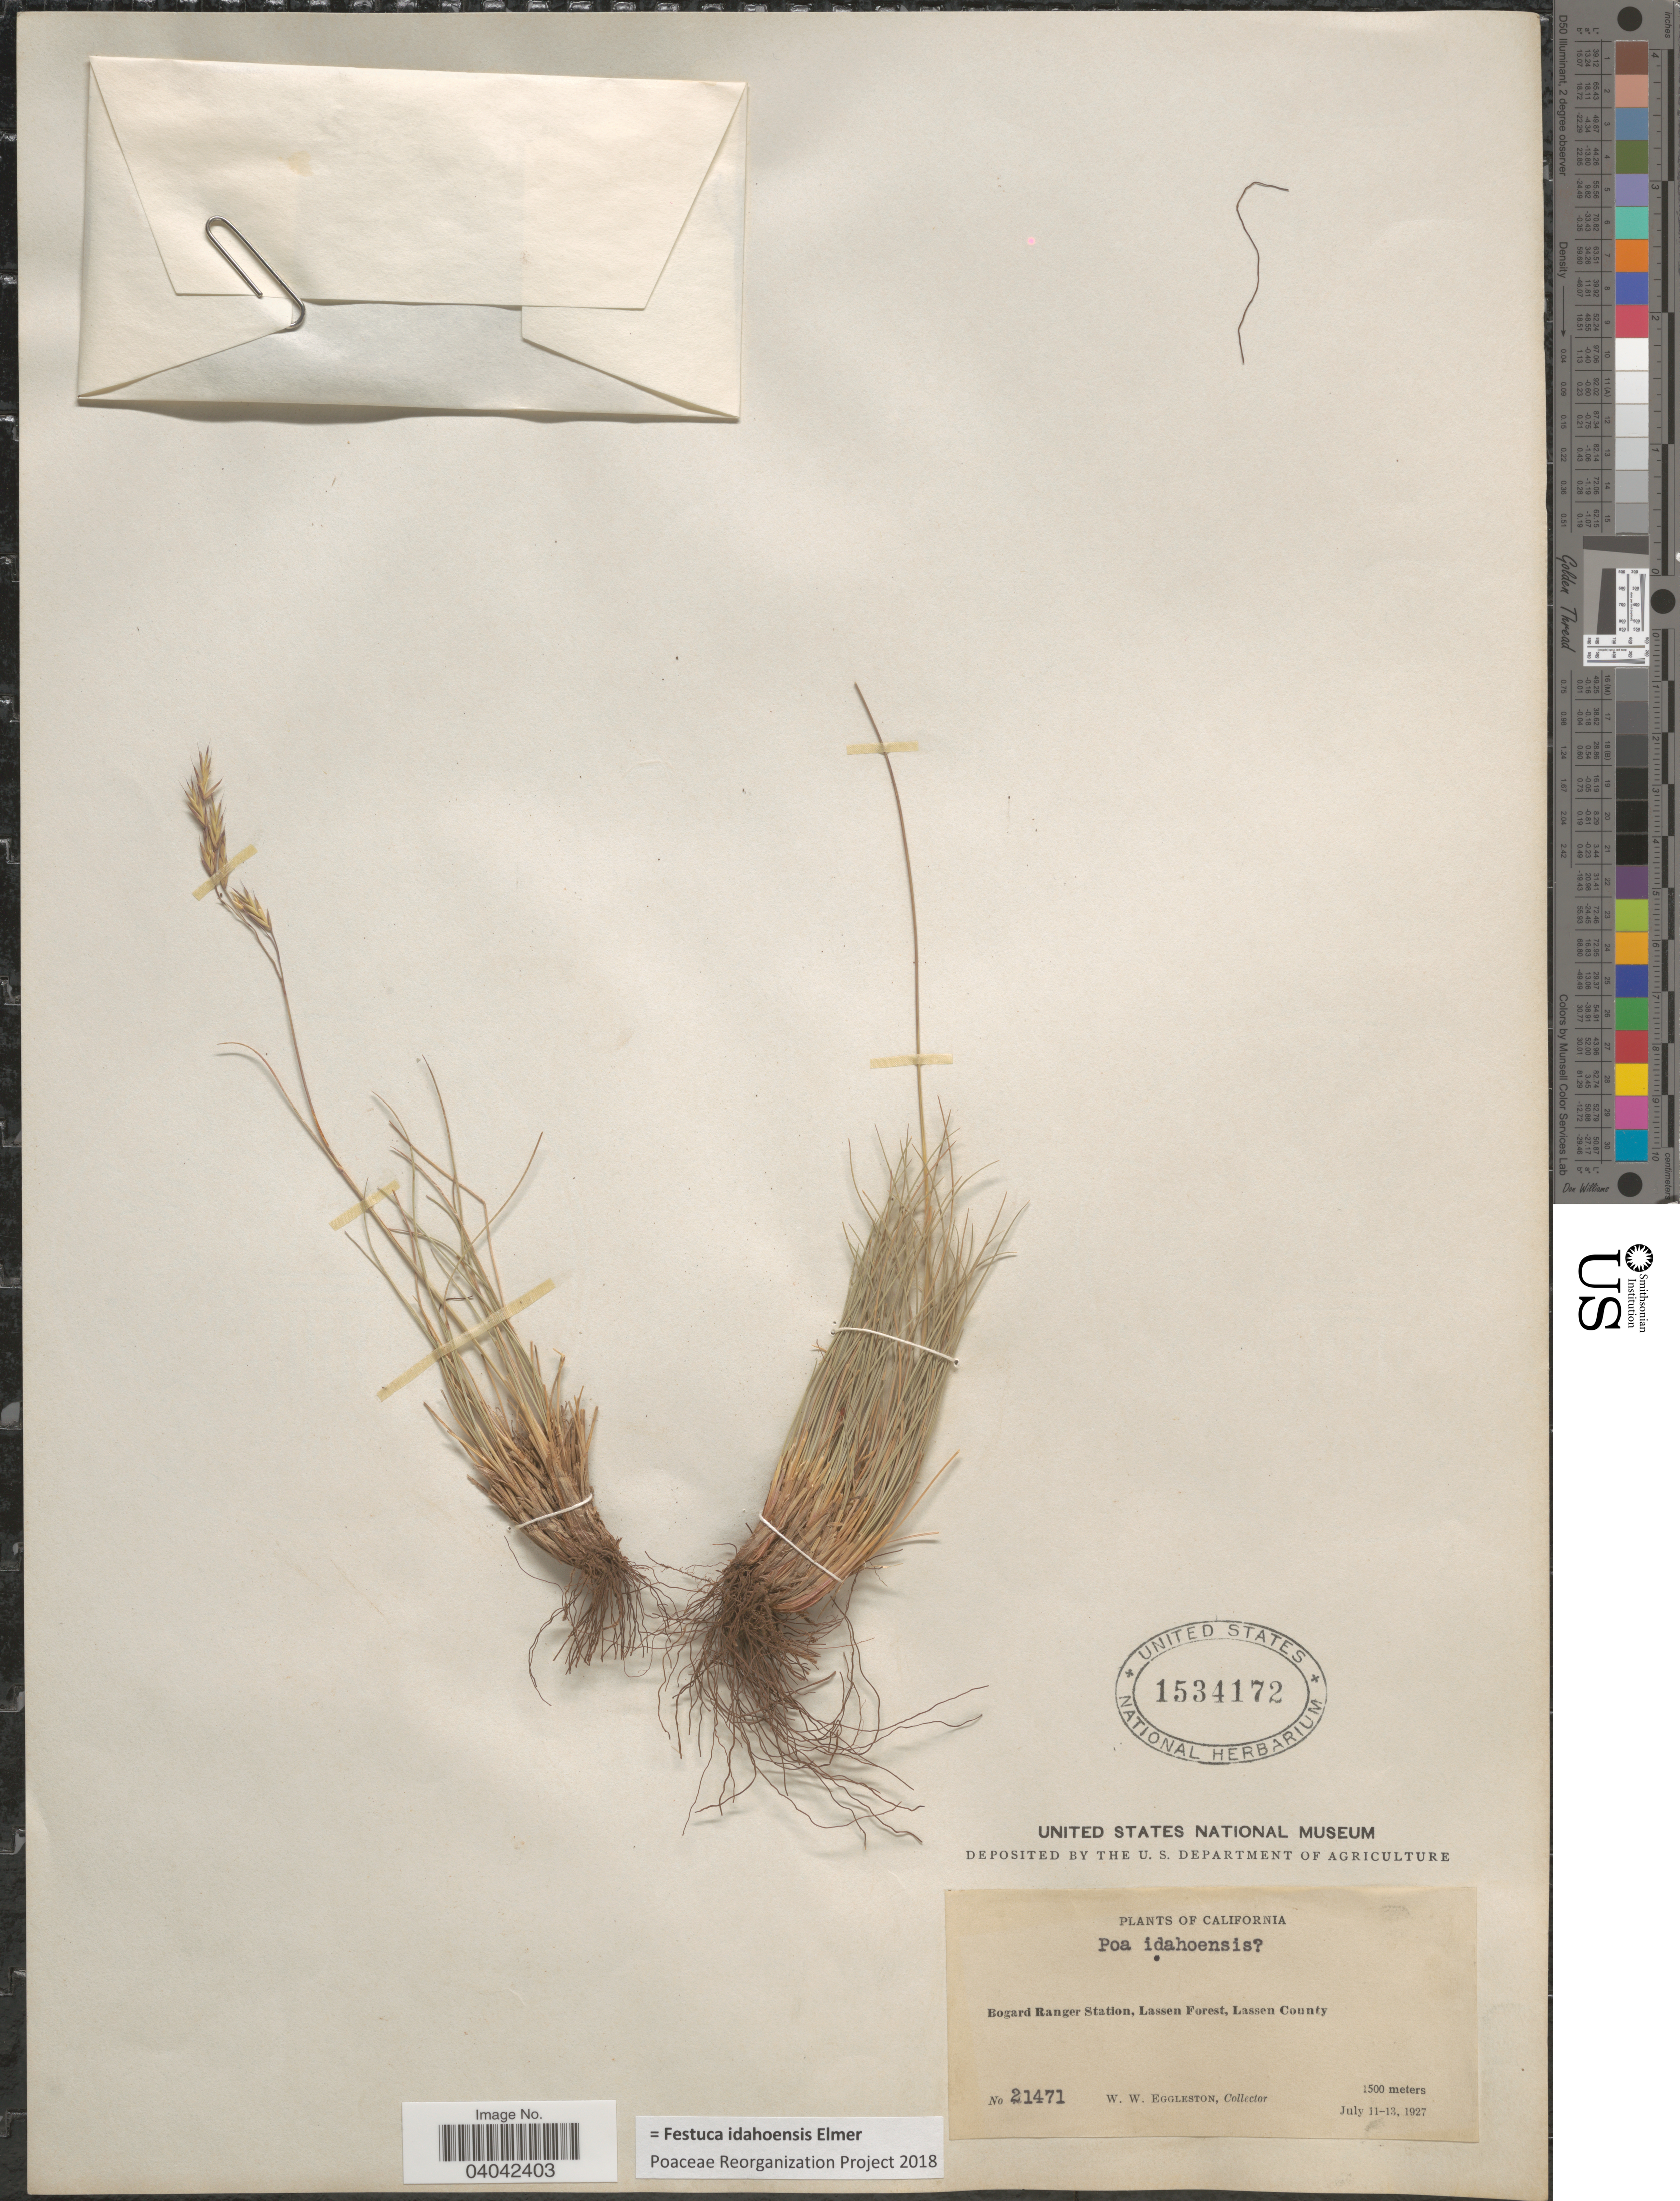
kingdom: Plantae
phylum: Tracheophyta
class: Liliopsida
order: Poales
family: Poaceae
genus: Festuca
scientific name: Festuca idahoensis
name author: Elmer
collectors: W. W. Eggleston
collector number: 21471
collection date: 1927-07-11/1927-07-13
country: United States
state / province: California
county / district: Lassen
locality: Bogard Ranger Station, Lassen Forest, Lassen County.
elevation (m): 1500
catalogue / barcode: US 1534172